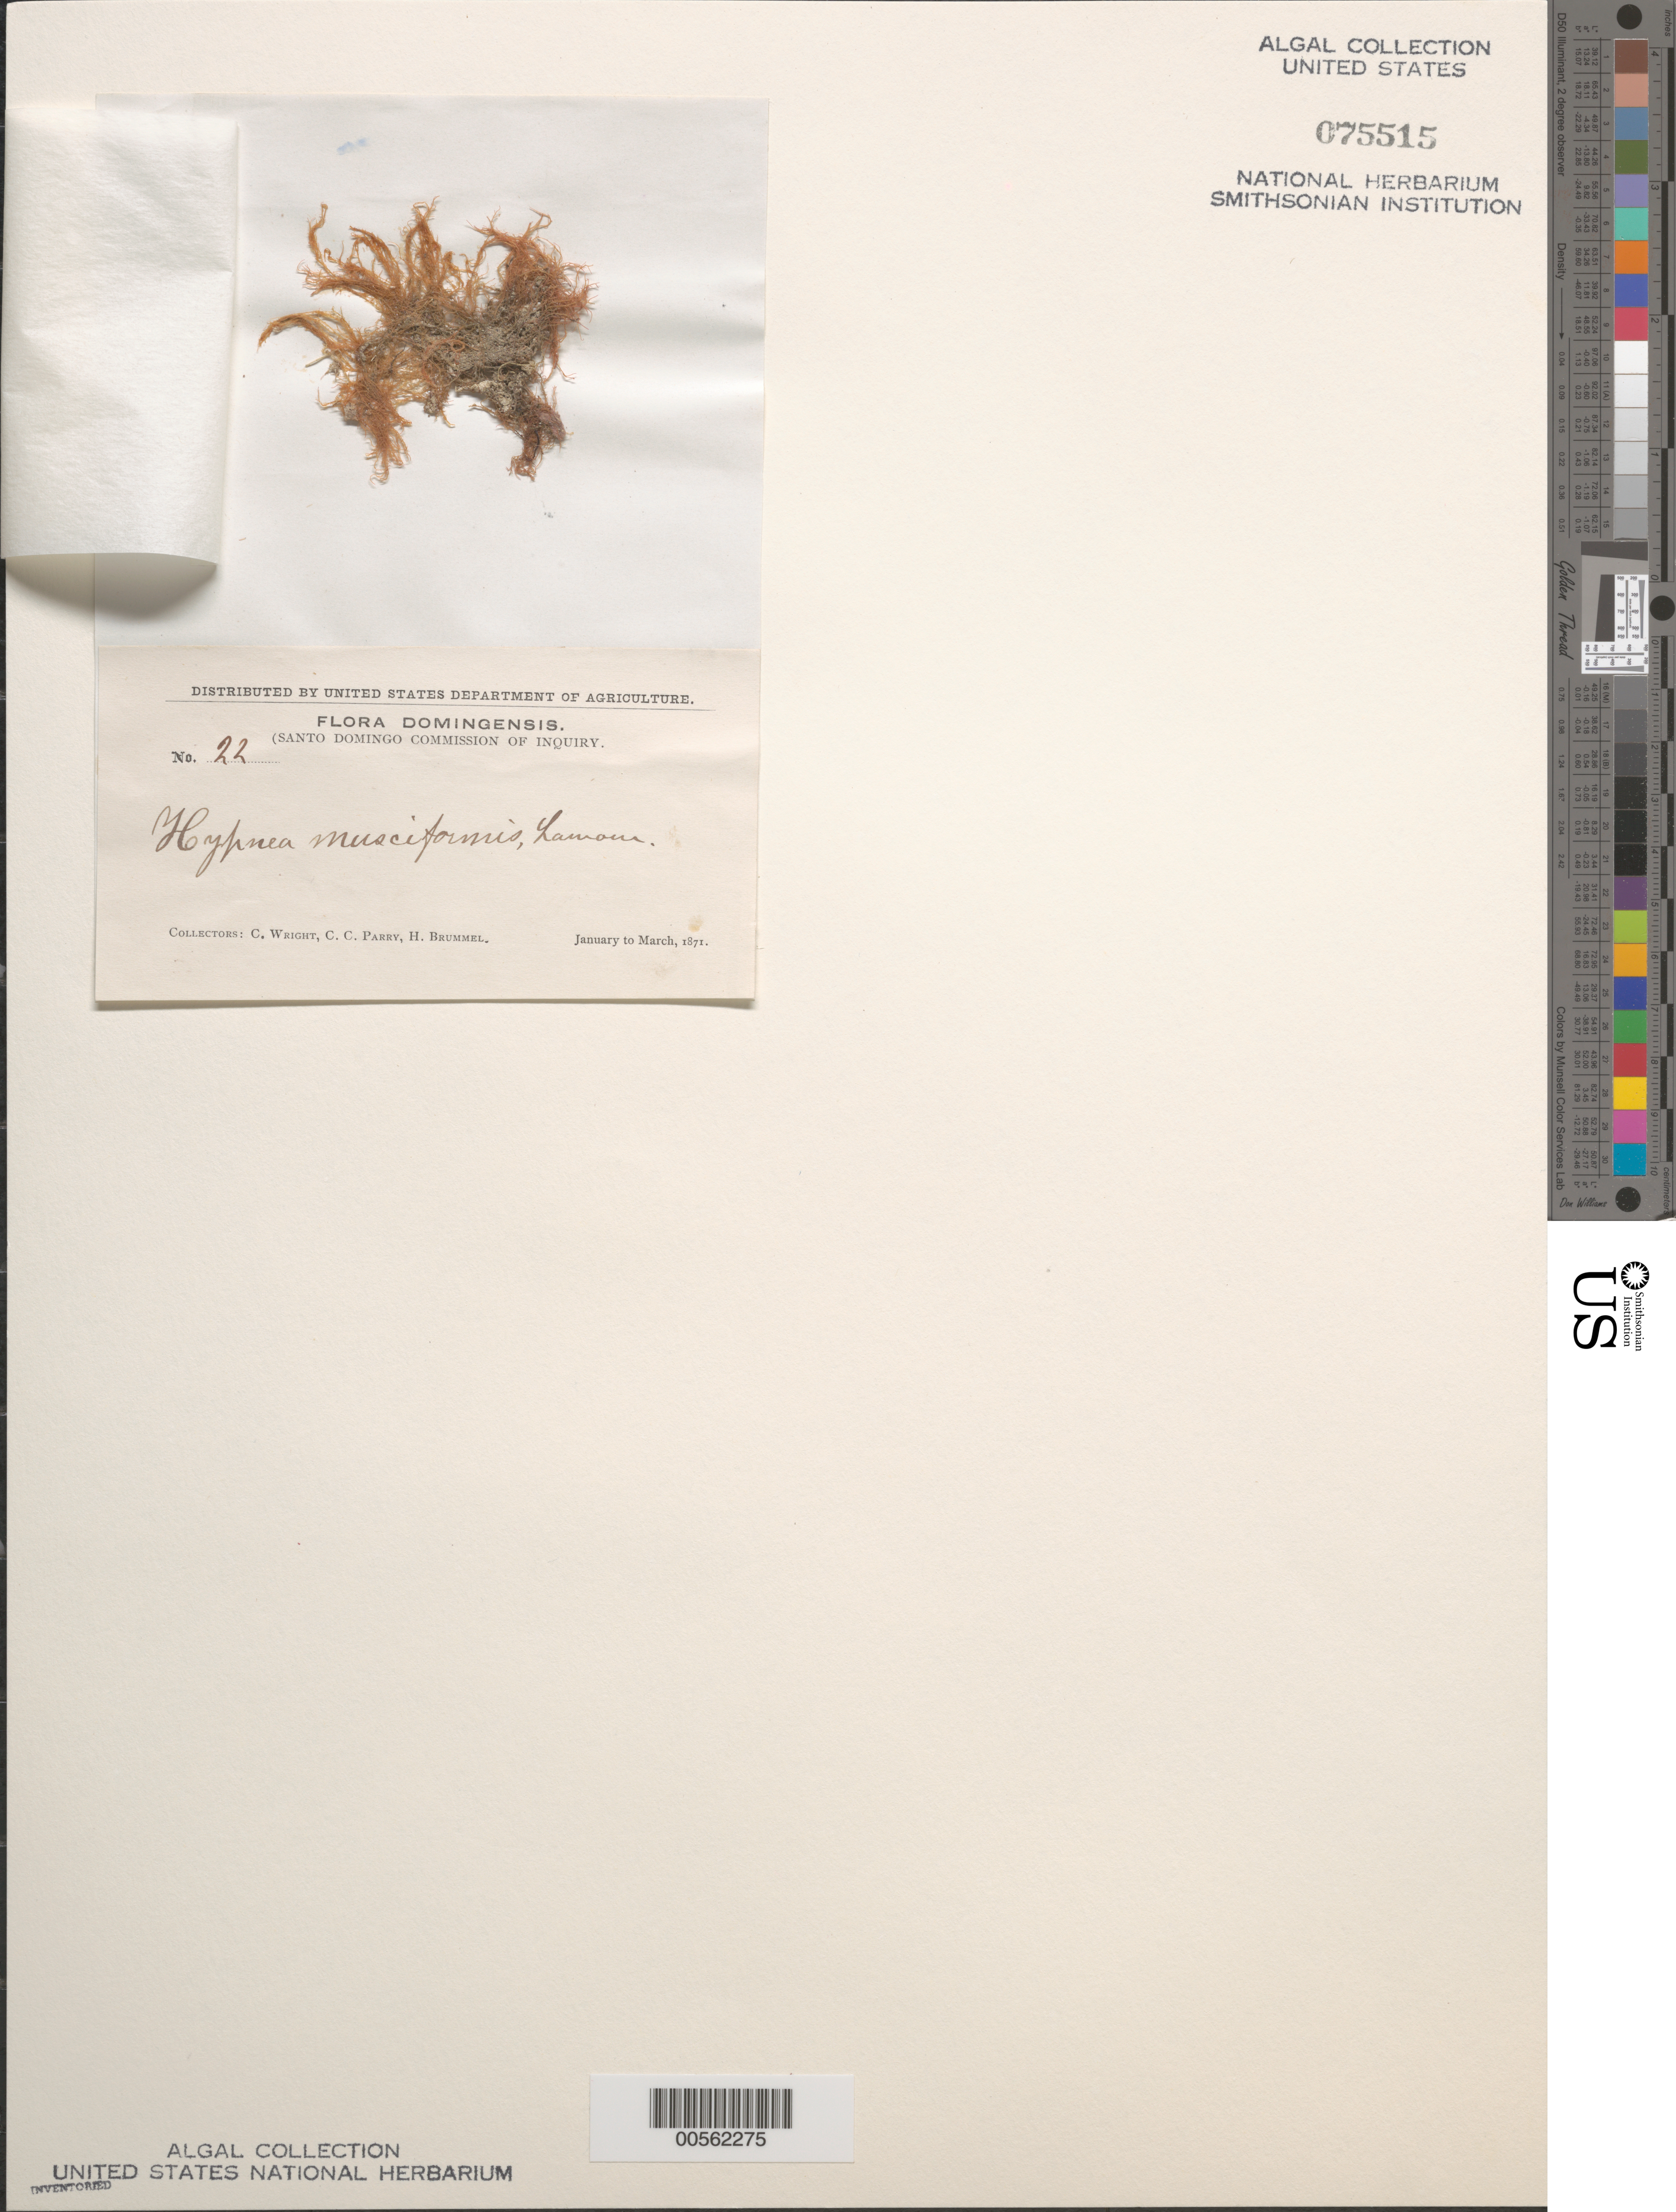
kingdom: Plantae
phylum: Rhodophyta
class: Florideophyceae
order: Gigartinales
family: Cystocloniaceae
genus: Hypnea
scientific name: Hypnea musciformis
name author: (Wulfen) J.V.Lamouroux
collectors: C. Wright, C. C. Parry & H. Brummel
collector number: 22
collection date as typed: Jan 1871 to -- Mar 1871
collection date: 1871-01/1871-03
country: Dominican Republic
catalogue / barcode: US 75515